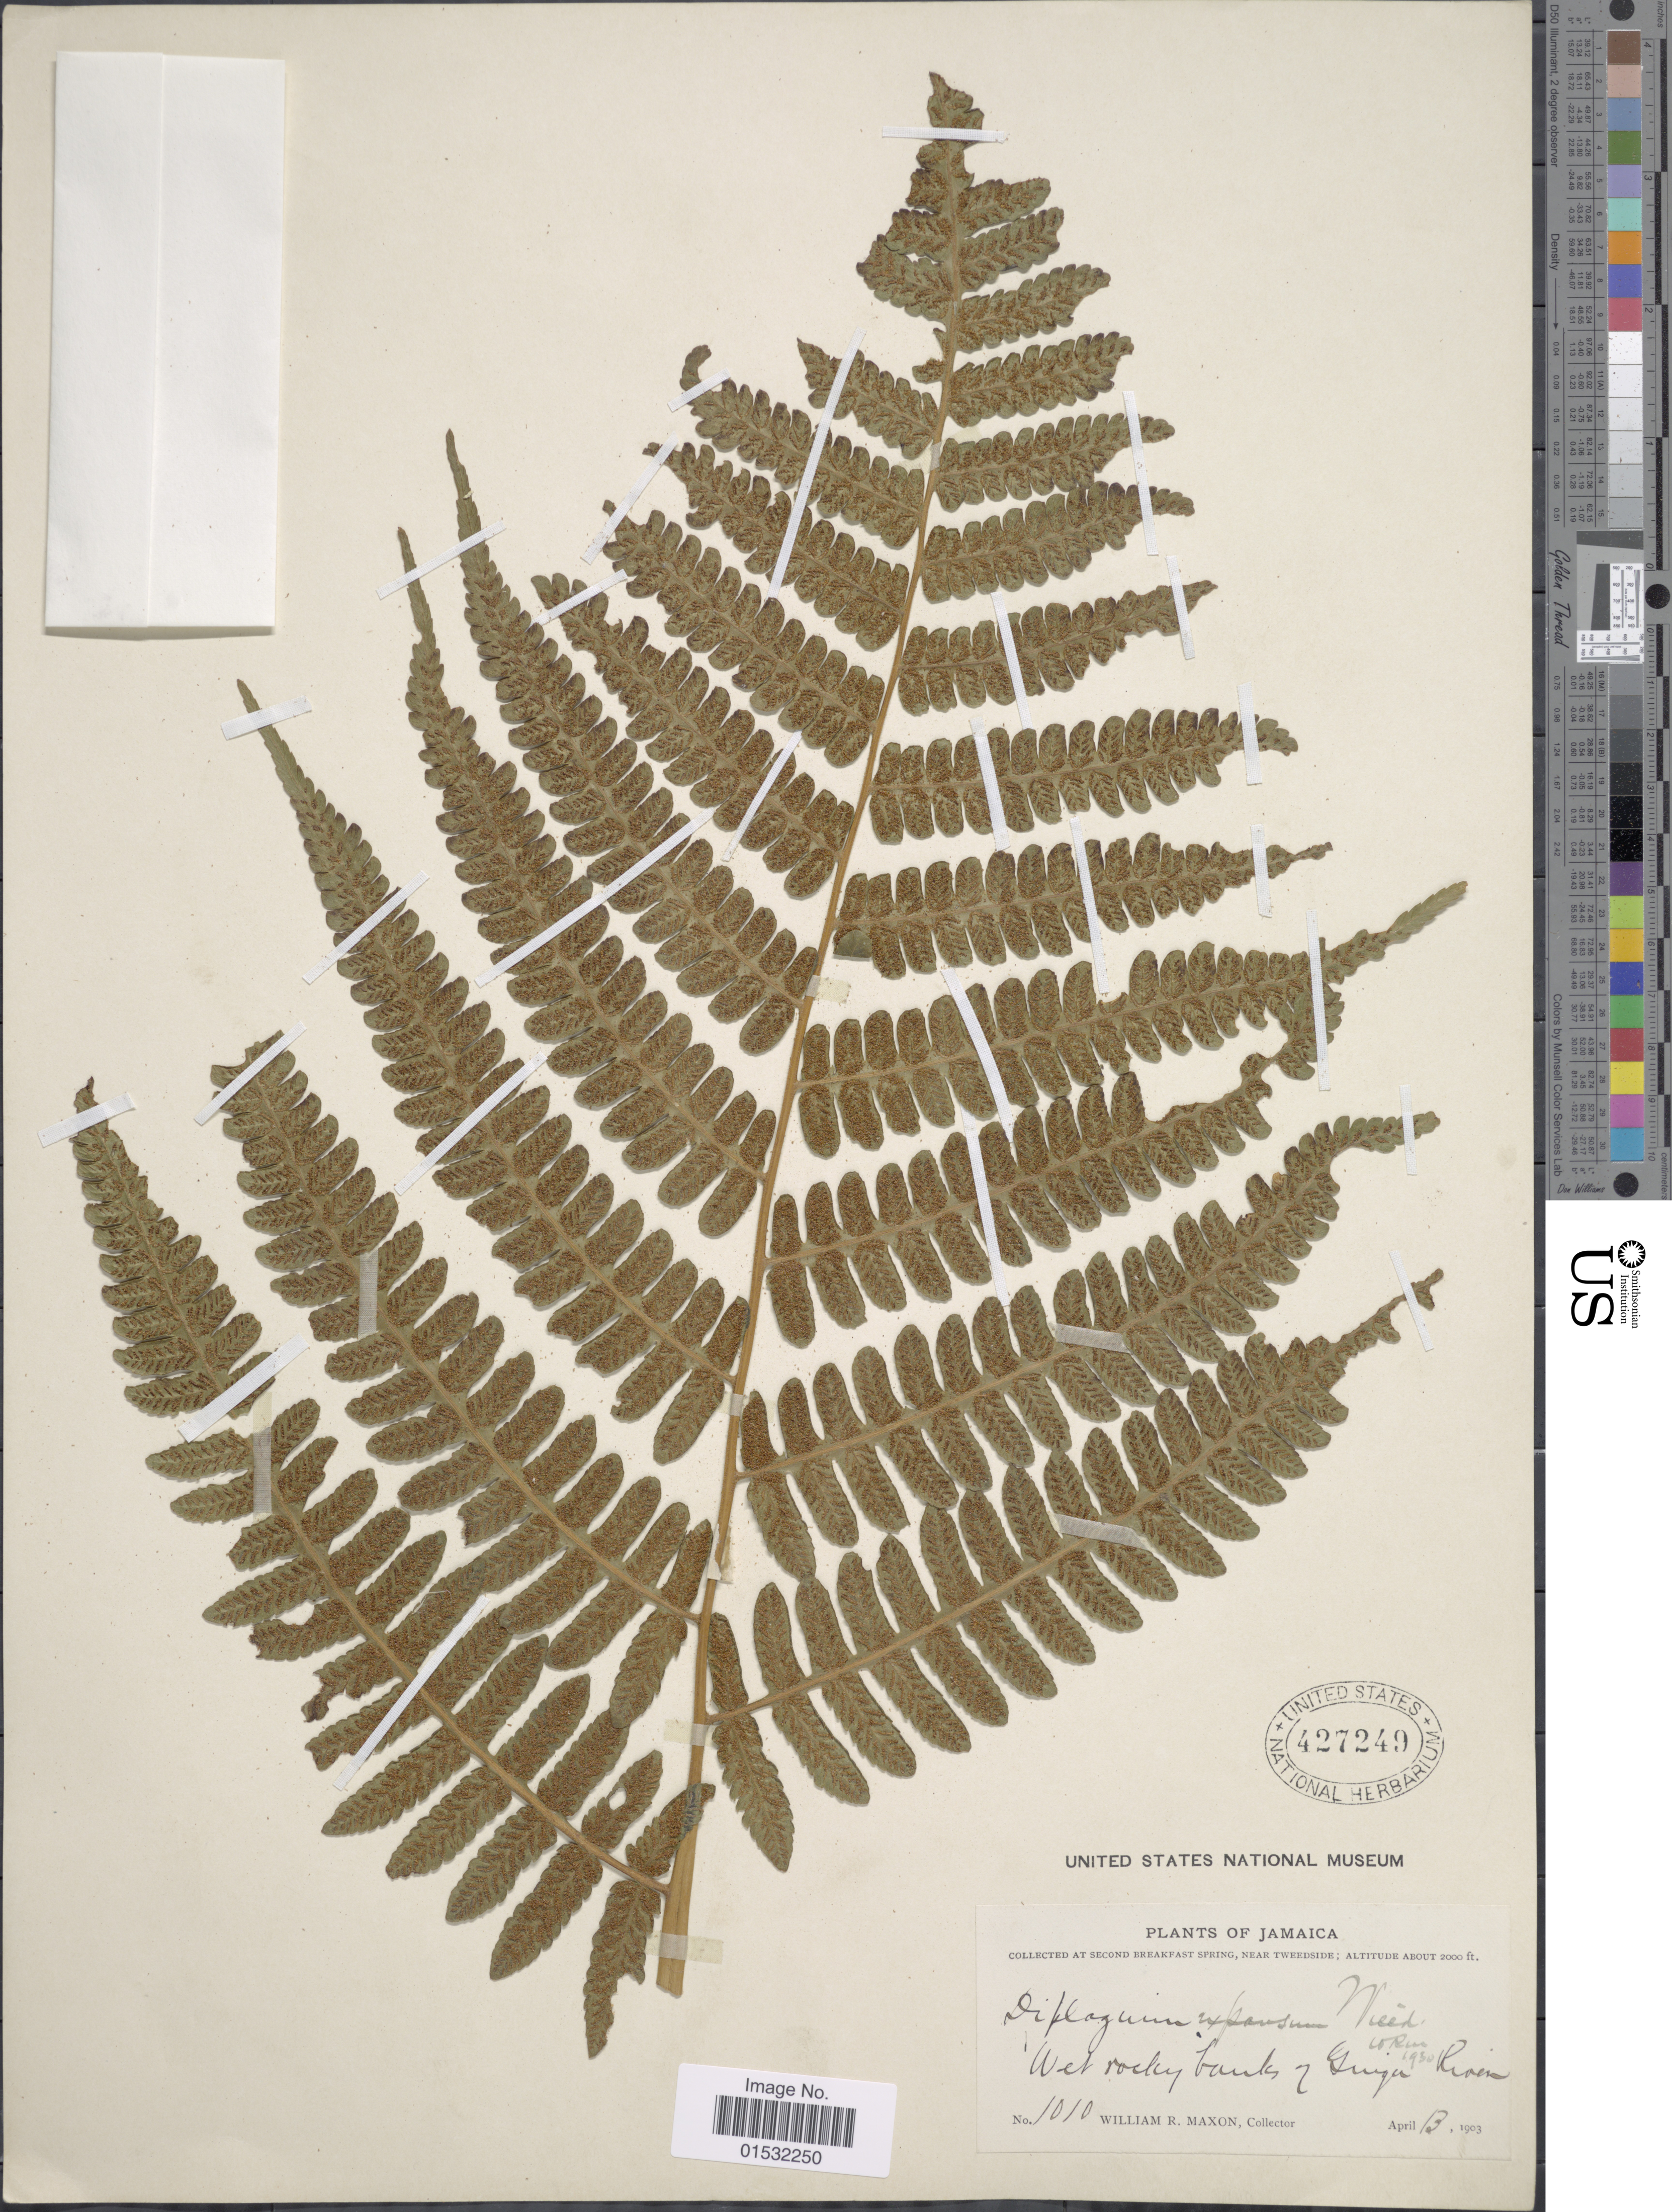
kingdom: Plantae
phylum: Tracheophyta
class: Polypodiopsida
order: Polypodiales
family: Athyriaceae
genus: Diplazium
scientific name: Diplazium expansum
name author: Willd.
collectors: W. R. Maxon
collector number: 1010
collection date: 1903-04-13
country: Jamaica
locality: Second Breakfast Spring, near Tweedside. Wet rocky banks of Ginger River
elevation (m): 610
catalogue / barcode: US 427249